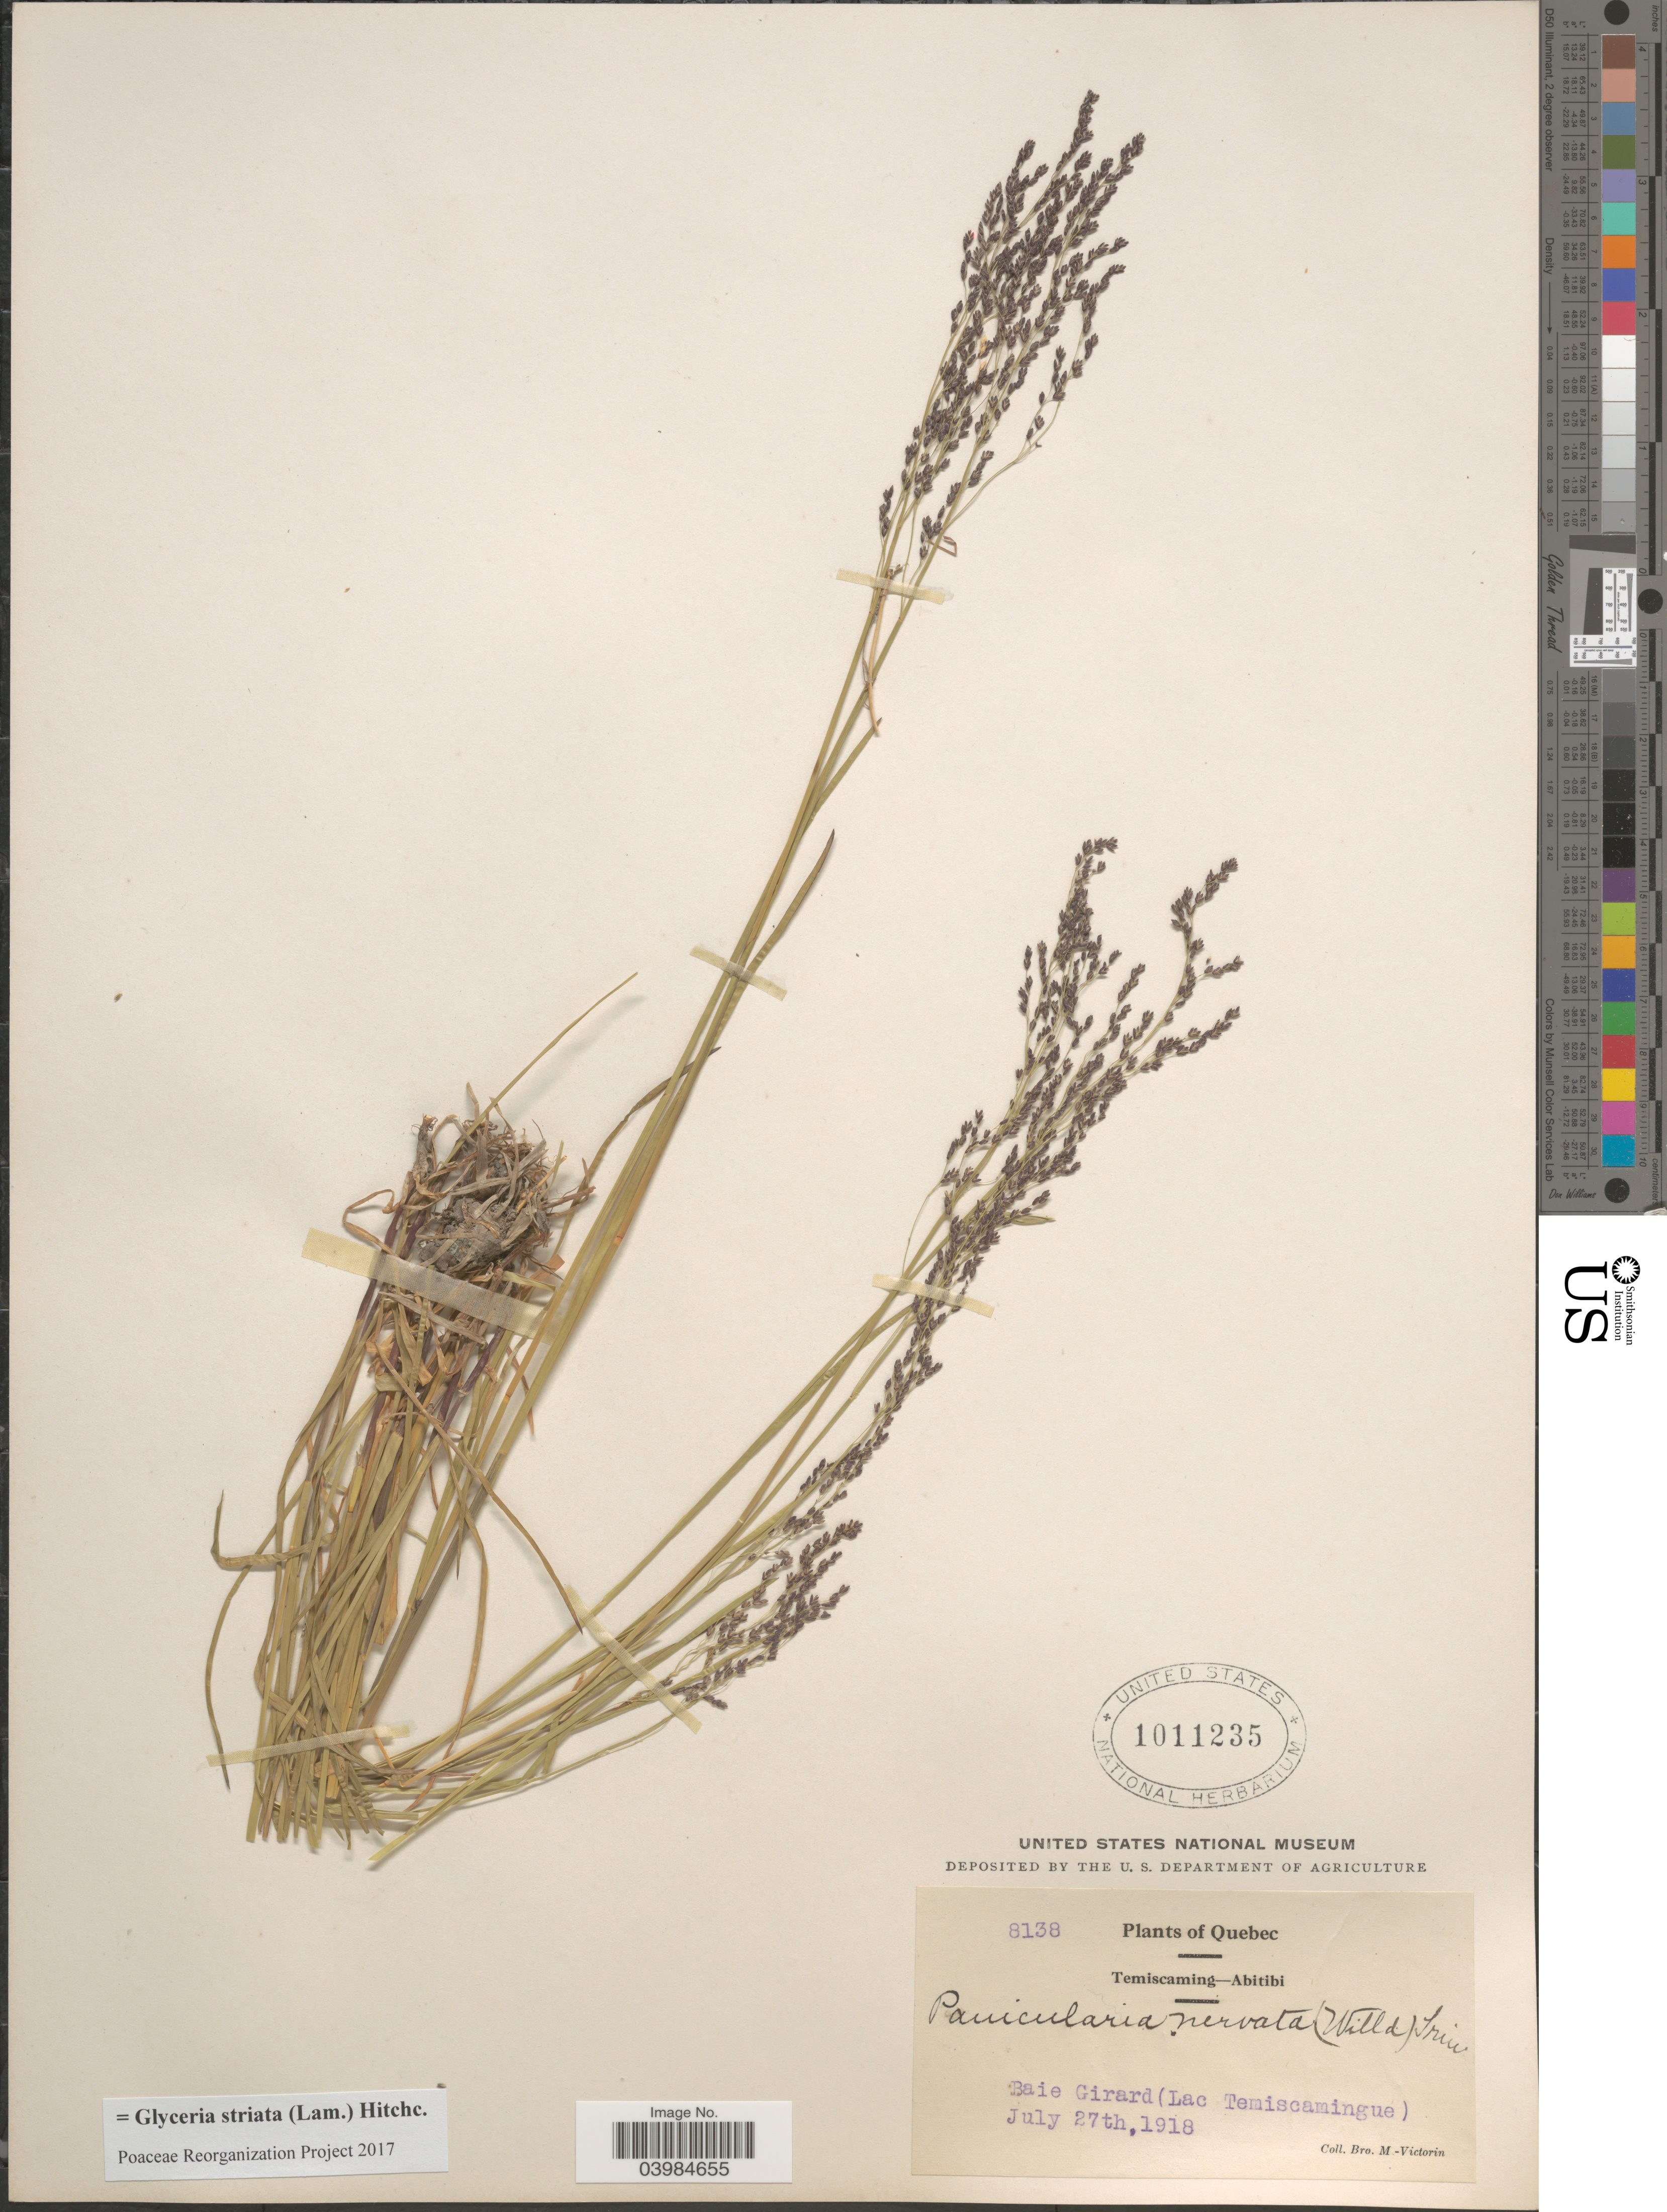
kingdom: Plantae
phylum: Tracheophyta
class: Liliopsida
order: Poales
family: Poaceae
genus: Glyceria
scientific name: Glyceria striata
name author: (Lam.) Hitchc.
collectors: Fr. Marie-Victorin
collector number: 8138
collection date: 1918-07-27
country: Canada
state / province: Quebec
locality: Temiscaming-Abitibi. Baie Girard (Lac Témiscaming).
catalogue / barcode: US 1011235